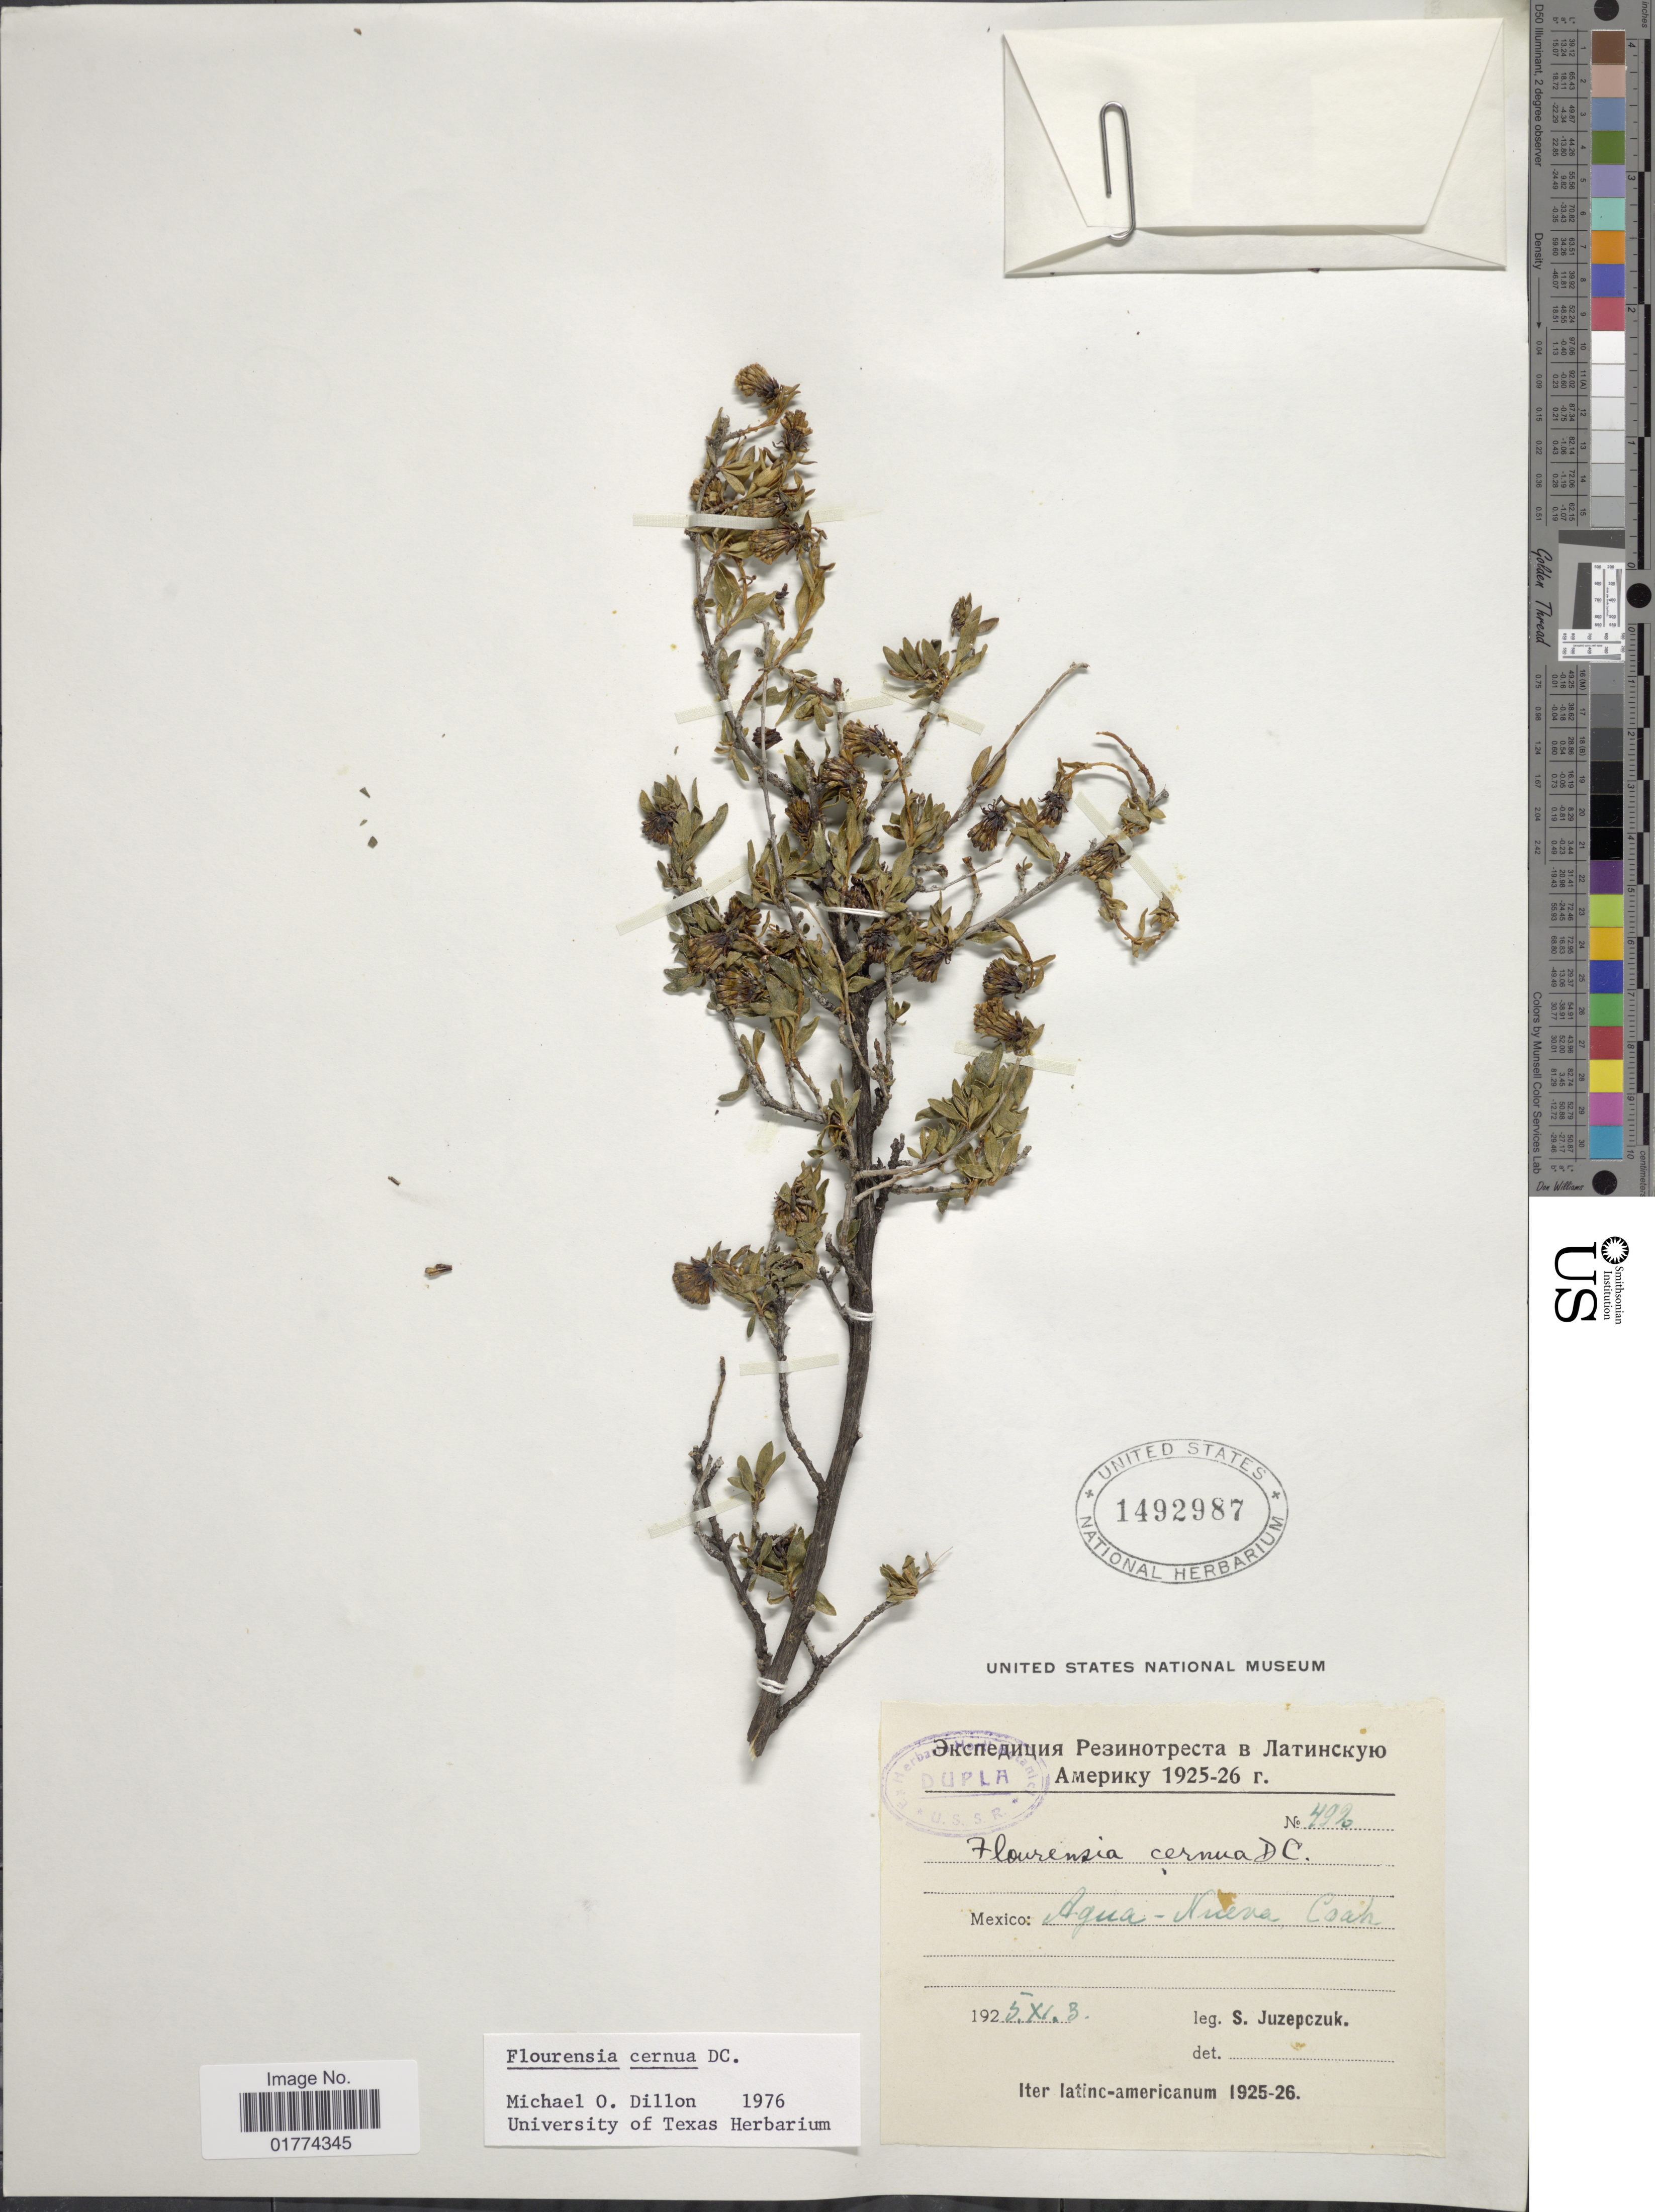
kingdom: Plantae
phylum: Tracheophyta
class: Magnoliopsida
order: Asterales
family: Asteraceae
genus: Flourensia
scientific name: Flourensia cernua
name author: DC.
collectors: S. V. Juzepczuk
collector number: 492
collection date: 1925-11-03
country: Mexico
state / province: Coahuila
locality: Agua-Nueva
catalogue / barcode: US 1492987